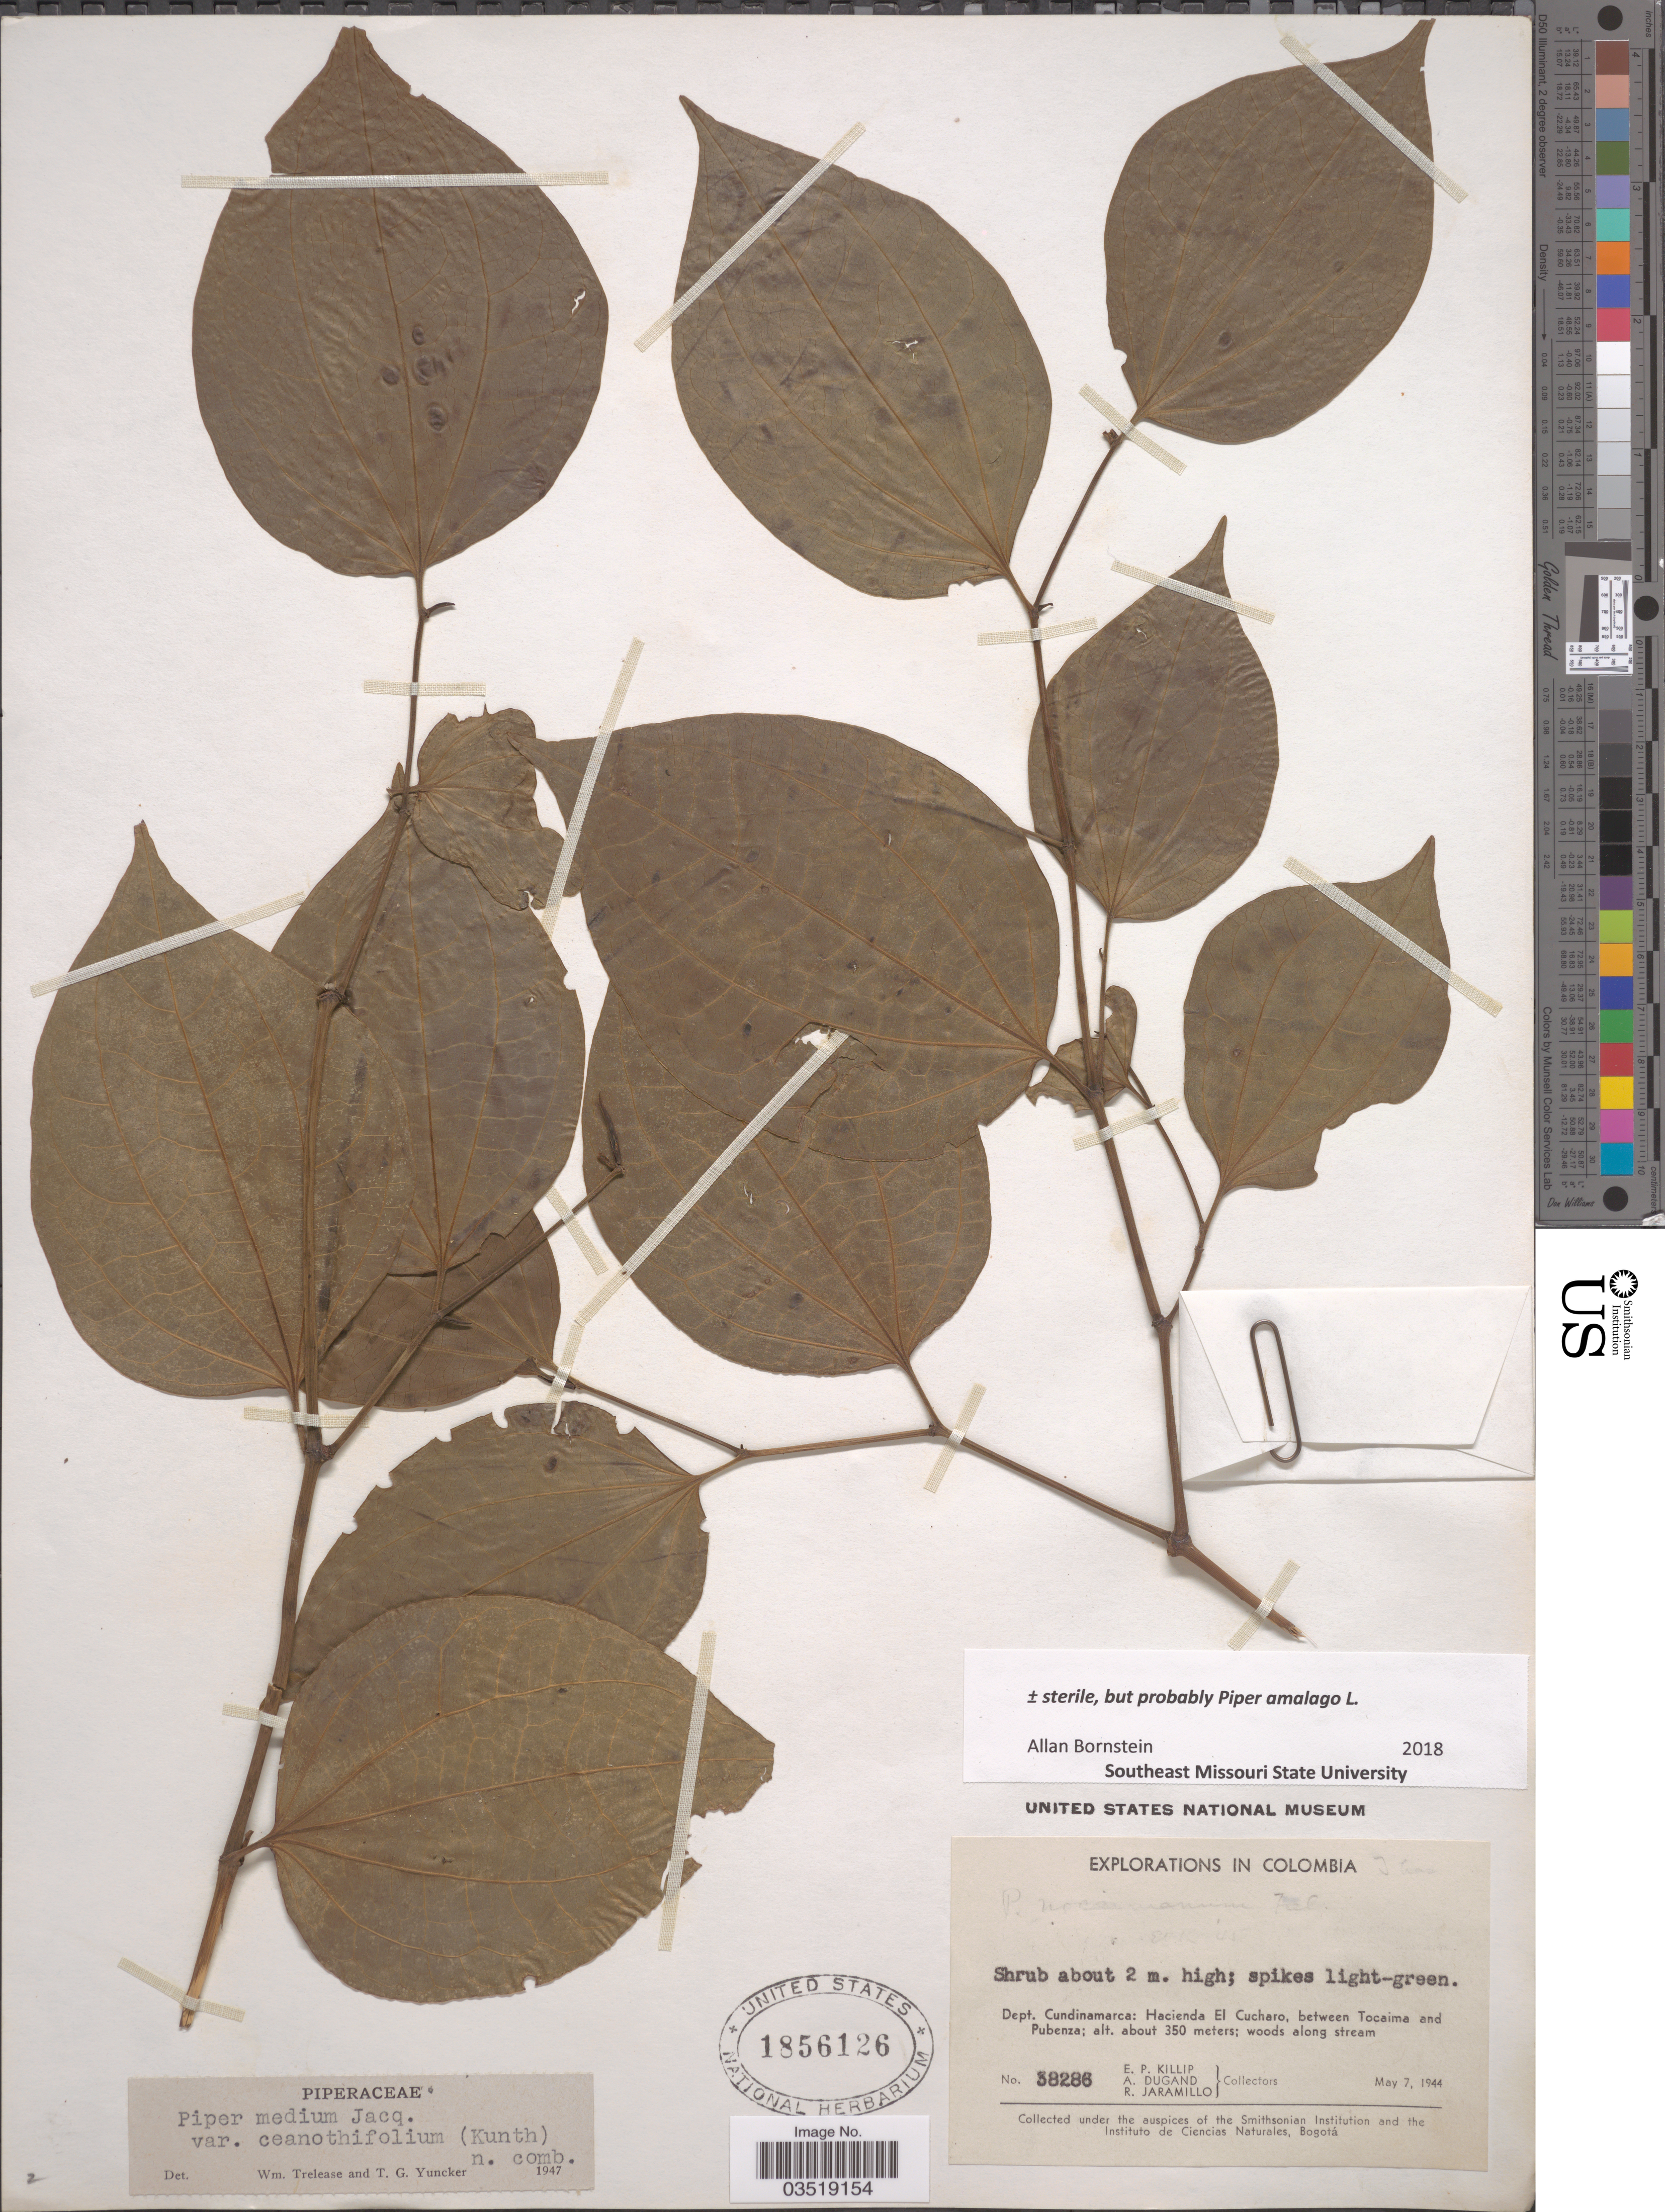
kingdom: Plantae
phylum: Tracheophyta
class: Magnoliopsida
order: Piperales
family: Piperaceae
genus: Piper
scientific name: Piper amalago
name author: L.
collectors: E. P. Killip, A. Dugand & R. Jaramillo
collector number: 38288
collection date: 1944-05-07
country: Colombia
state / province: Cundinamarca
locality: Dept. Cundinamarca: Hacienda El Cucharo, between Tocaima and Pubenza.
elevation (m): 350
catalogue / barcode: US 1856126